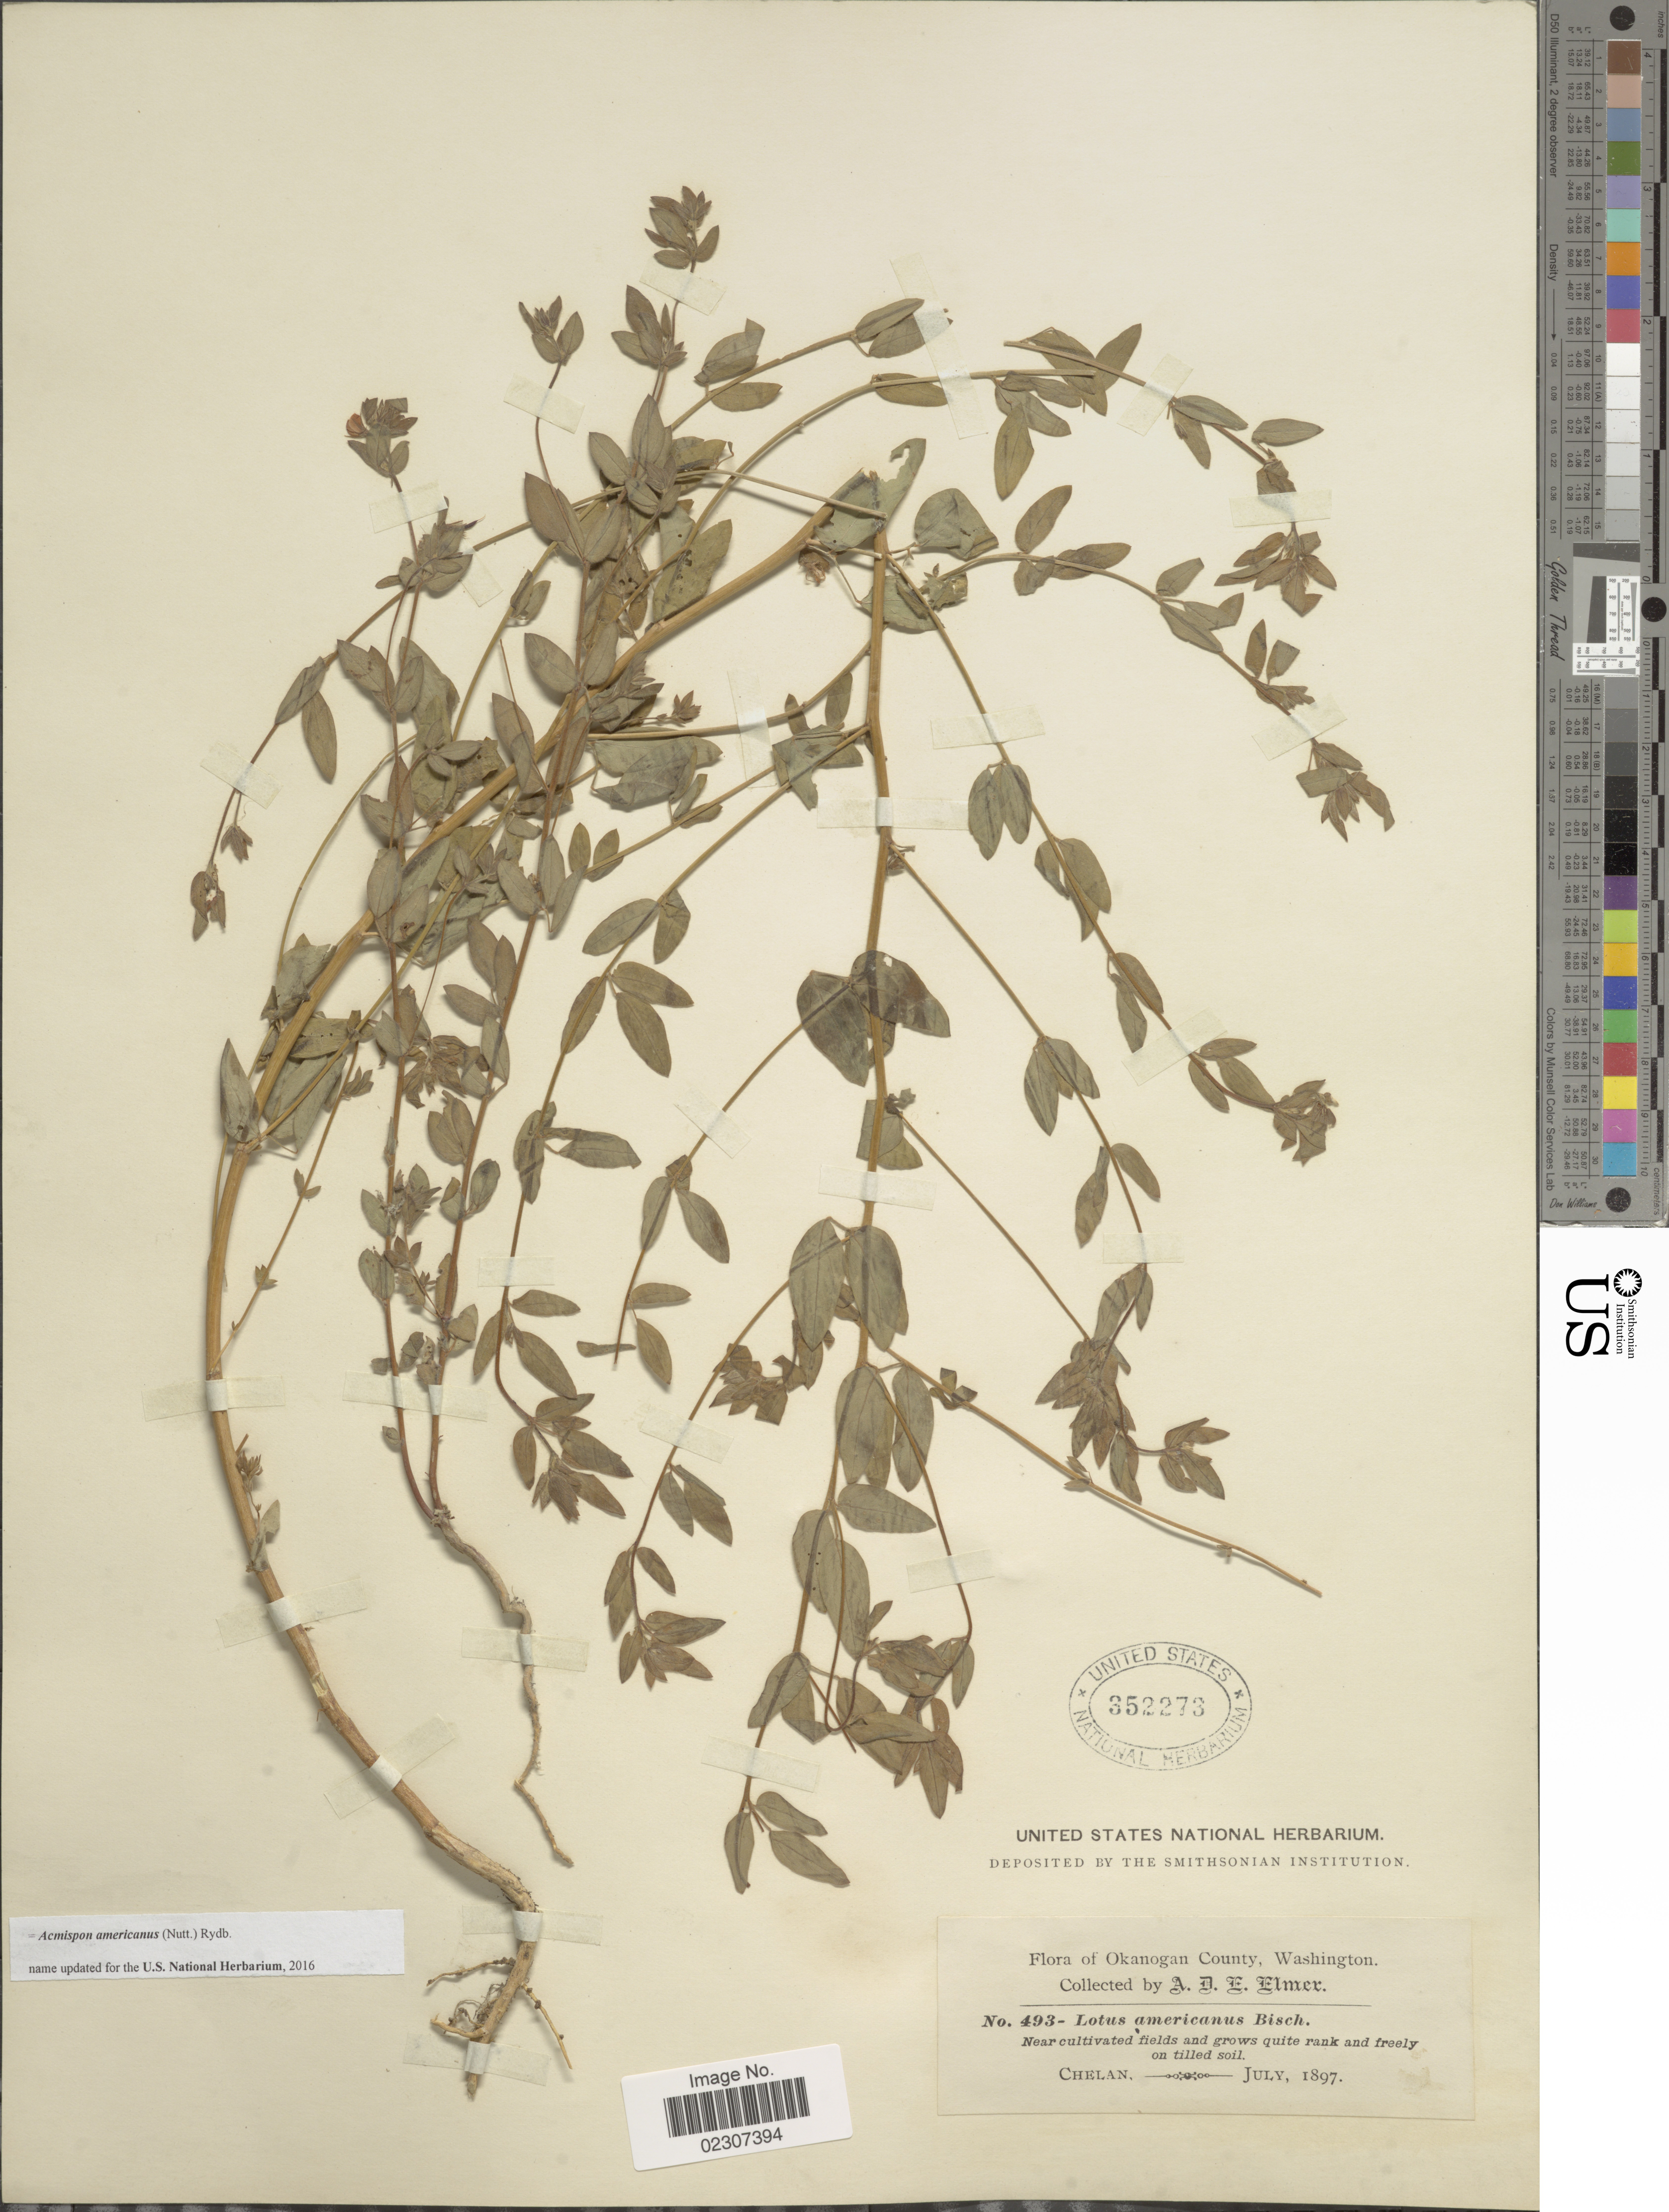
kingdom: Plantae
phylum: Tracheophyta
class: Magnoliopsida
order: Fabales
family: Fabaceae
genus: Acmispon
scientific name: Acmispon americanus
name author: (Nutt.) Rydb.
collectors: A. D. E. Elmer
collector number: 493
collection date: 1897-07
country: United States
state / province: Washington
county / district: Okanogan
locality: Okanogan County, Washington, Near cultivated fields and grows quite rank and freely on tilled soil.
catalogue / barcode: US 352273